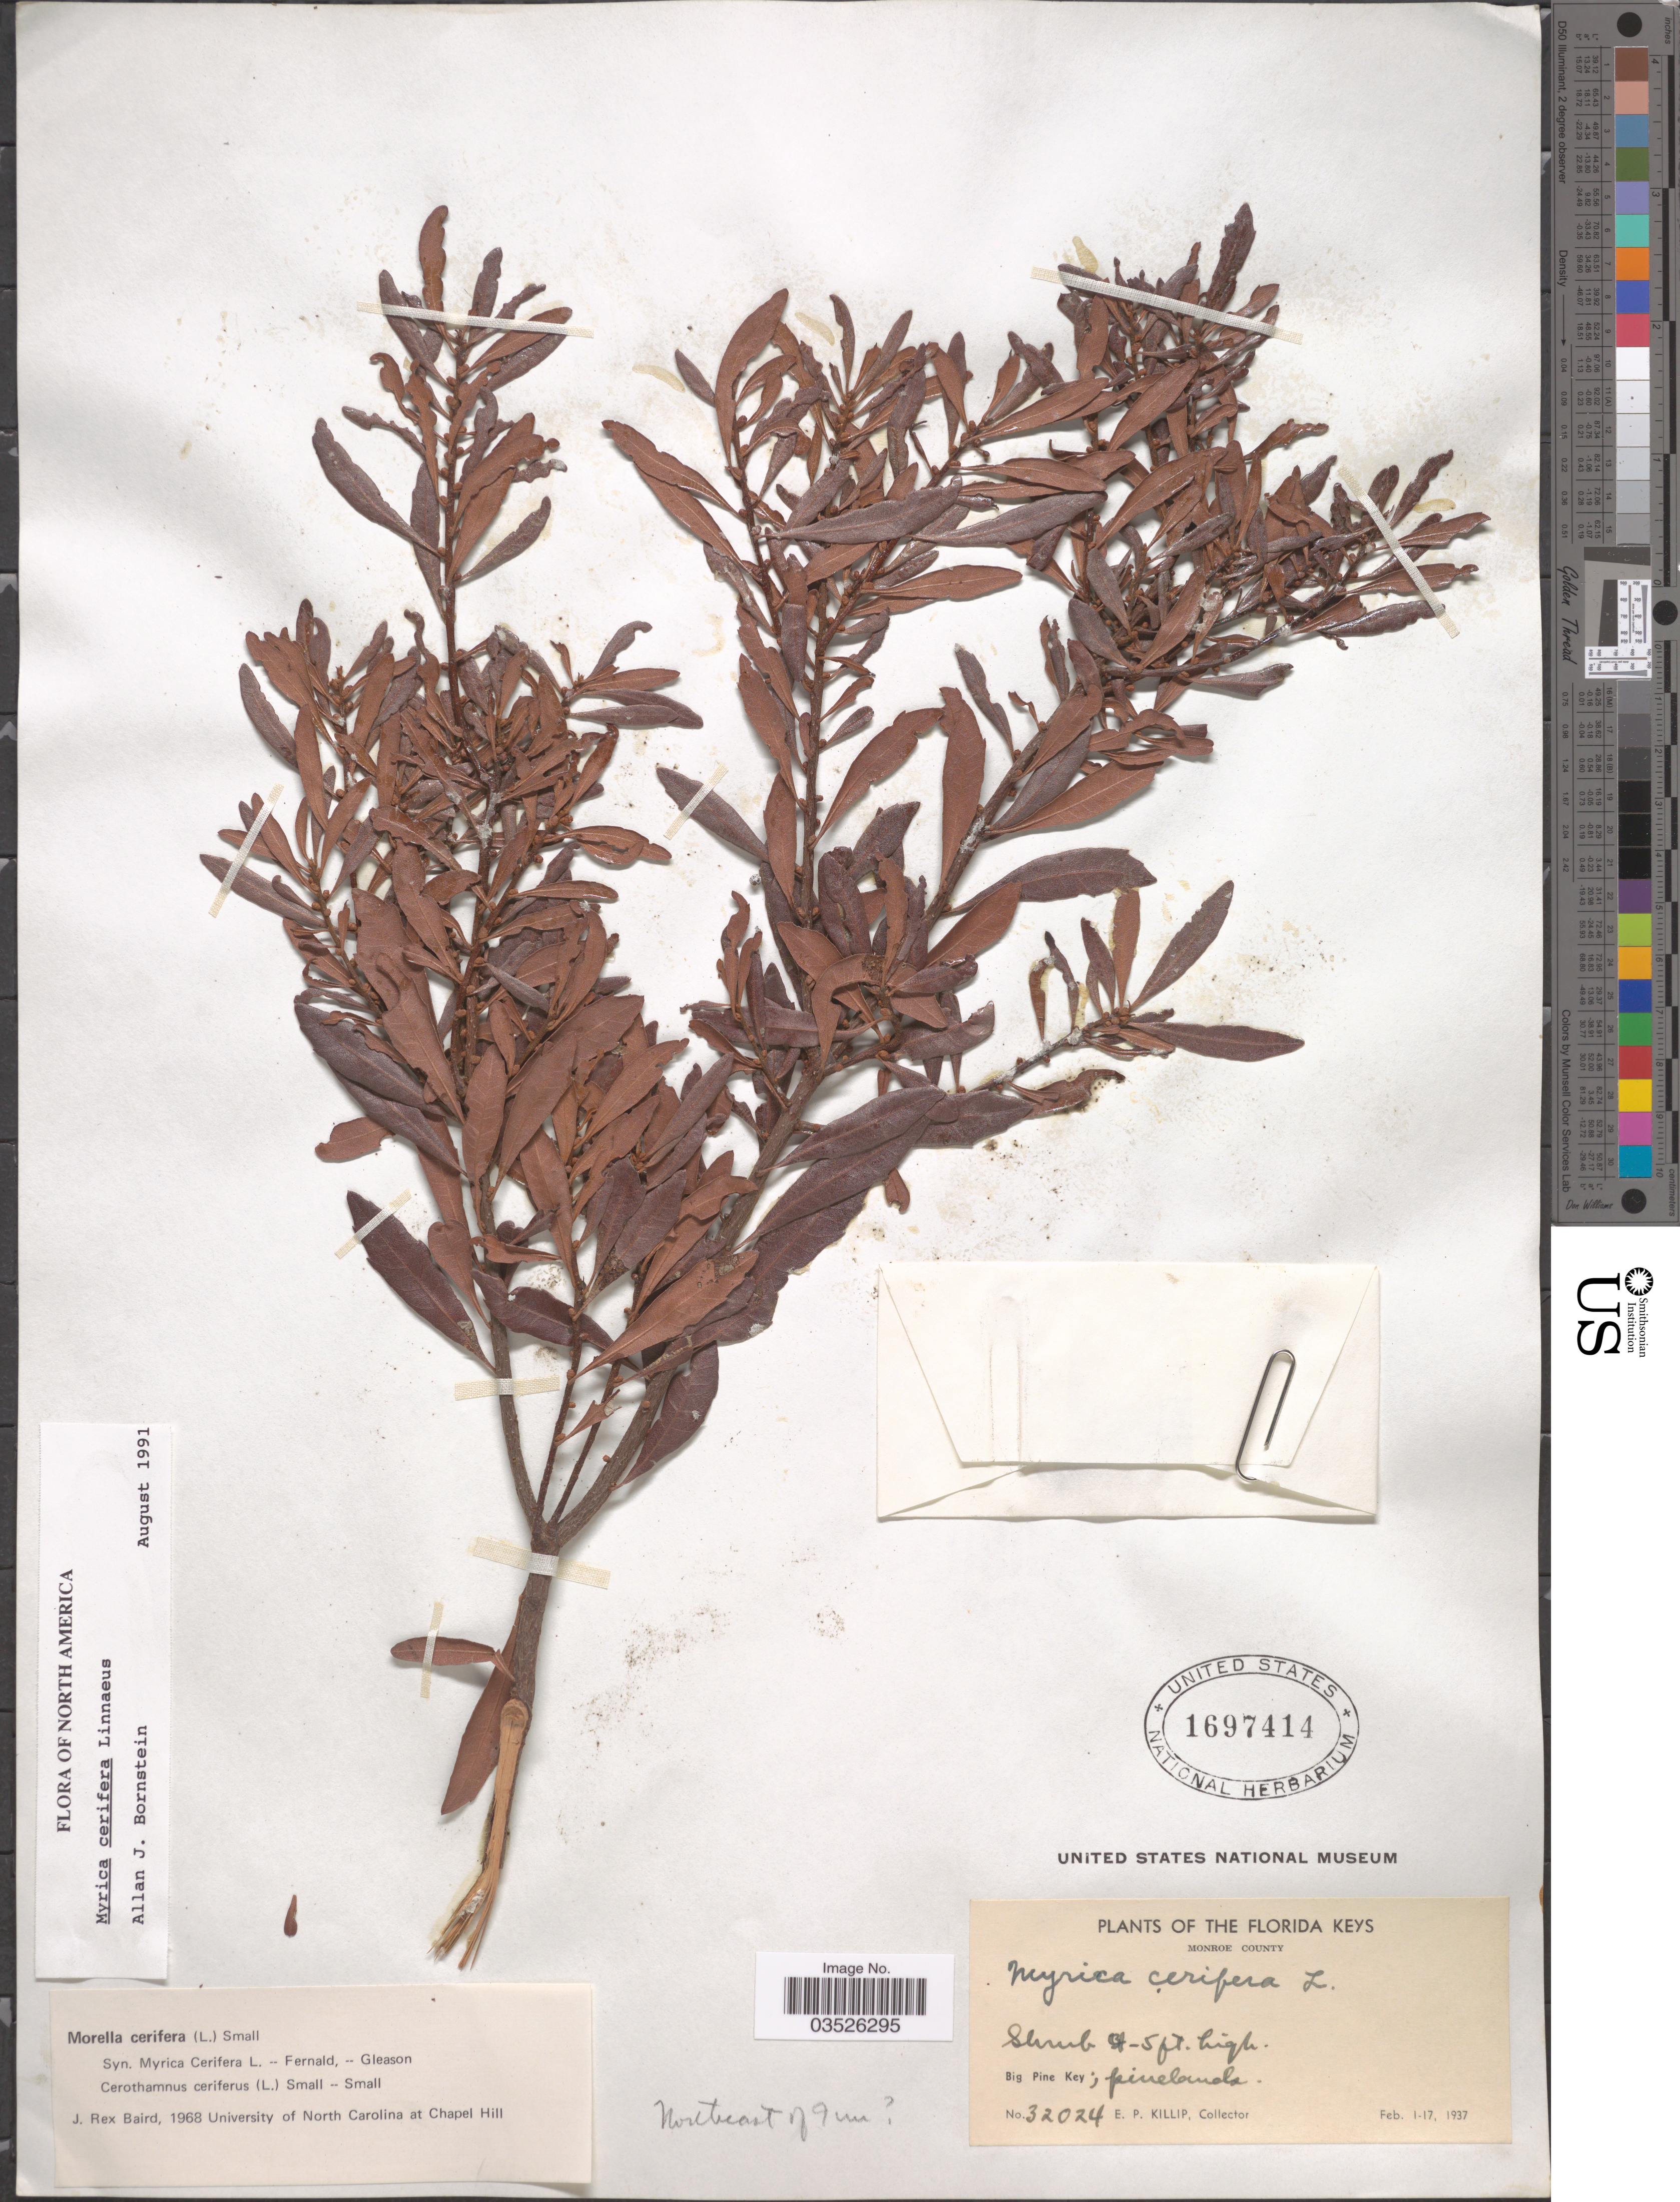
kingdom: Plantae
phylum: Tracheophyta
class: Magnoliopsida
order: Fagales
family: Myricaceae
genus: Morella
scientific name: Morella cerifera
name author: (L.) Small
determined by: Baird, James Rex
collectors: E. P. Killip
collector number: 32024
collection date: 1937-02-01/1937-02-17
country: United States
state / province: Florida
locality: The Florida Keys. Monroe County. Big Pine Key.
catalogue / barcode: US 1697414